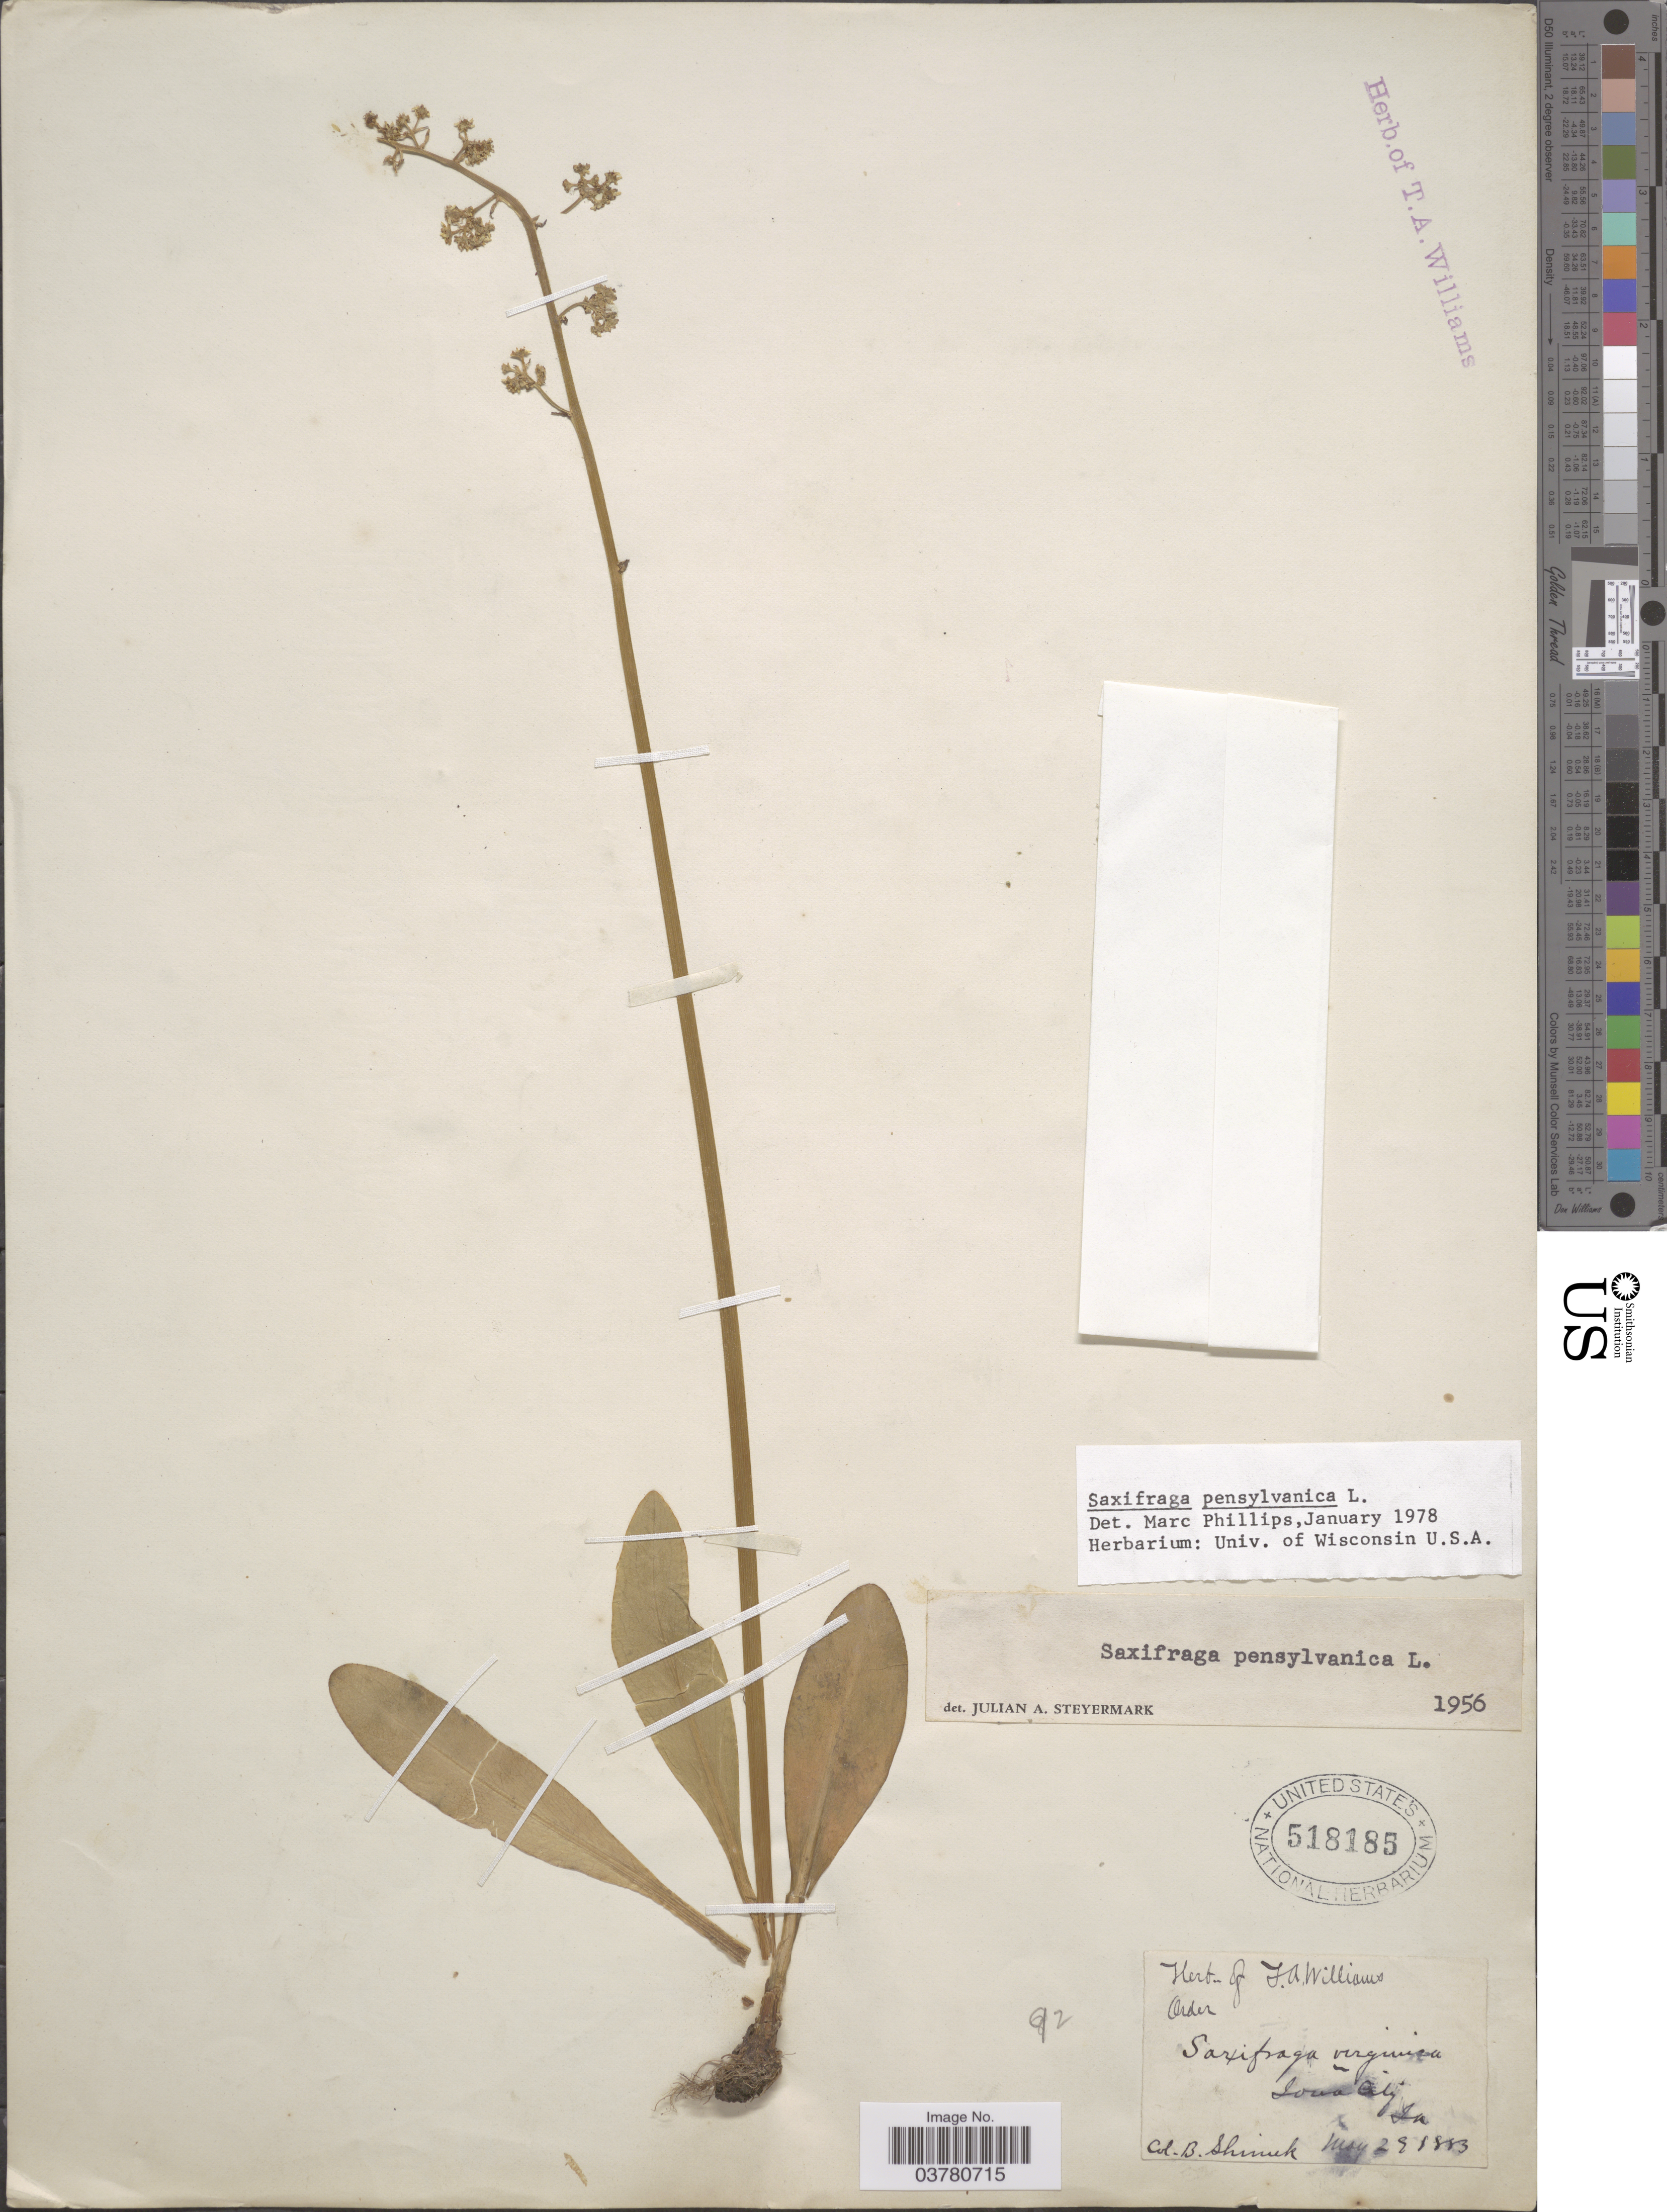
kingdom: Plantae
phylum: Tracheophyta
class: Magnoliopsida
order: Saxifragales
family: Saxifragaceae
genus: Micranthes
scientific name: Micranthes pensylvanica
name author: (L.) Haw.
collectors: B. Schimek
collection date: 1883-05-29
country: United States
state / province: Iowa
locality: Iowa City.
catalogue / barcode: US 518185